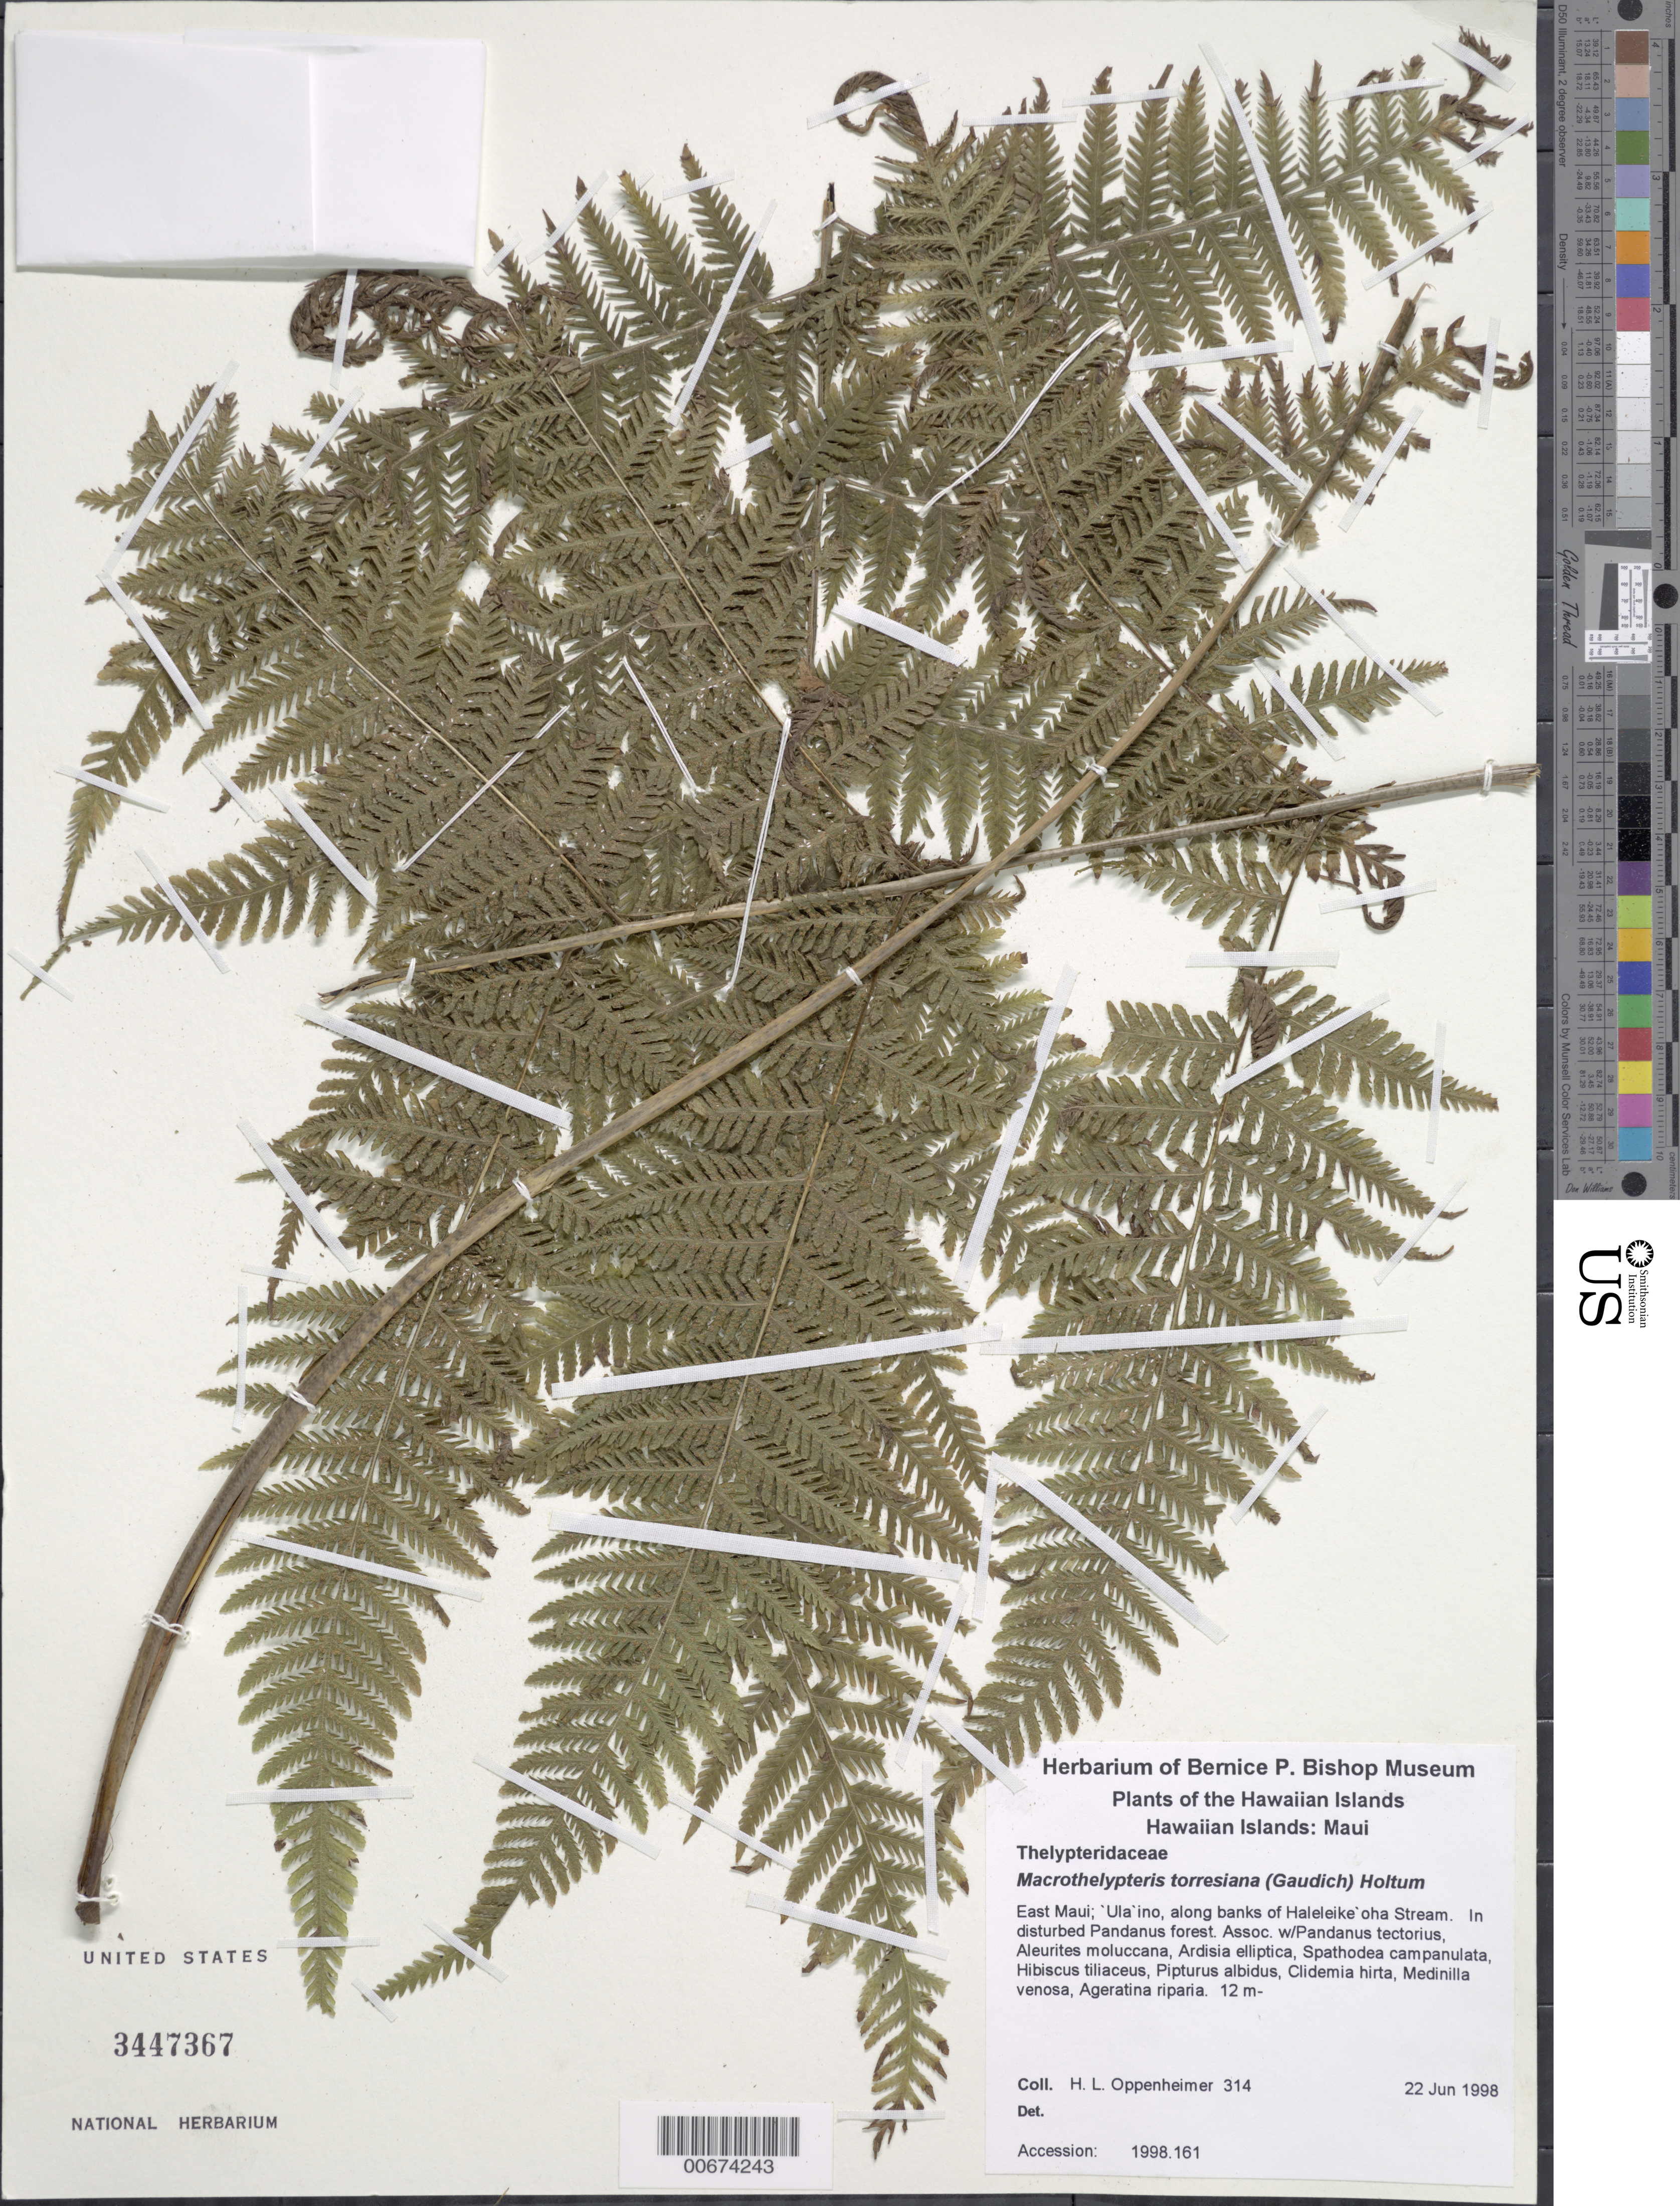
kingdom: Plantae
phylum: Tracheophyta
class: Polypodiopsida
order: Polypodiales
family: Thelypteridaceae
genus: Macrothelypteris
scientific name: Macrothelypteris polypodioides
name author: (Hook.) Holttum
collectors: H. L. Oppenheimer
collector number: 314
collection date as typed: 22 Jun 1998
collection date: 1998-06-22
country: United States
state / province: Hawaii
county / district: Maui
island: Maui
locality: E Maui; 'Ula'ino, along banks of Haleleike'oha Stream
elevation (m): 12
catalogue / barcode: US 3447367